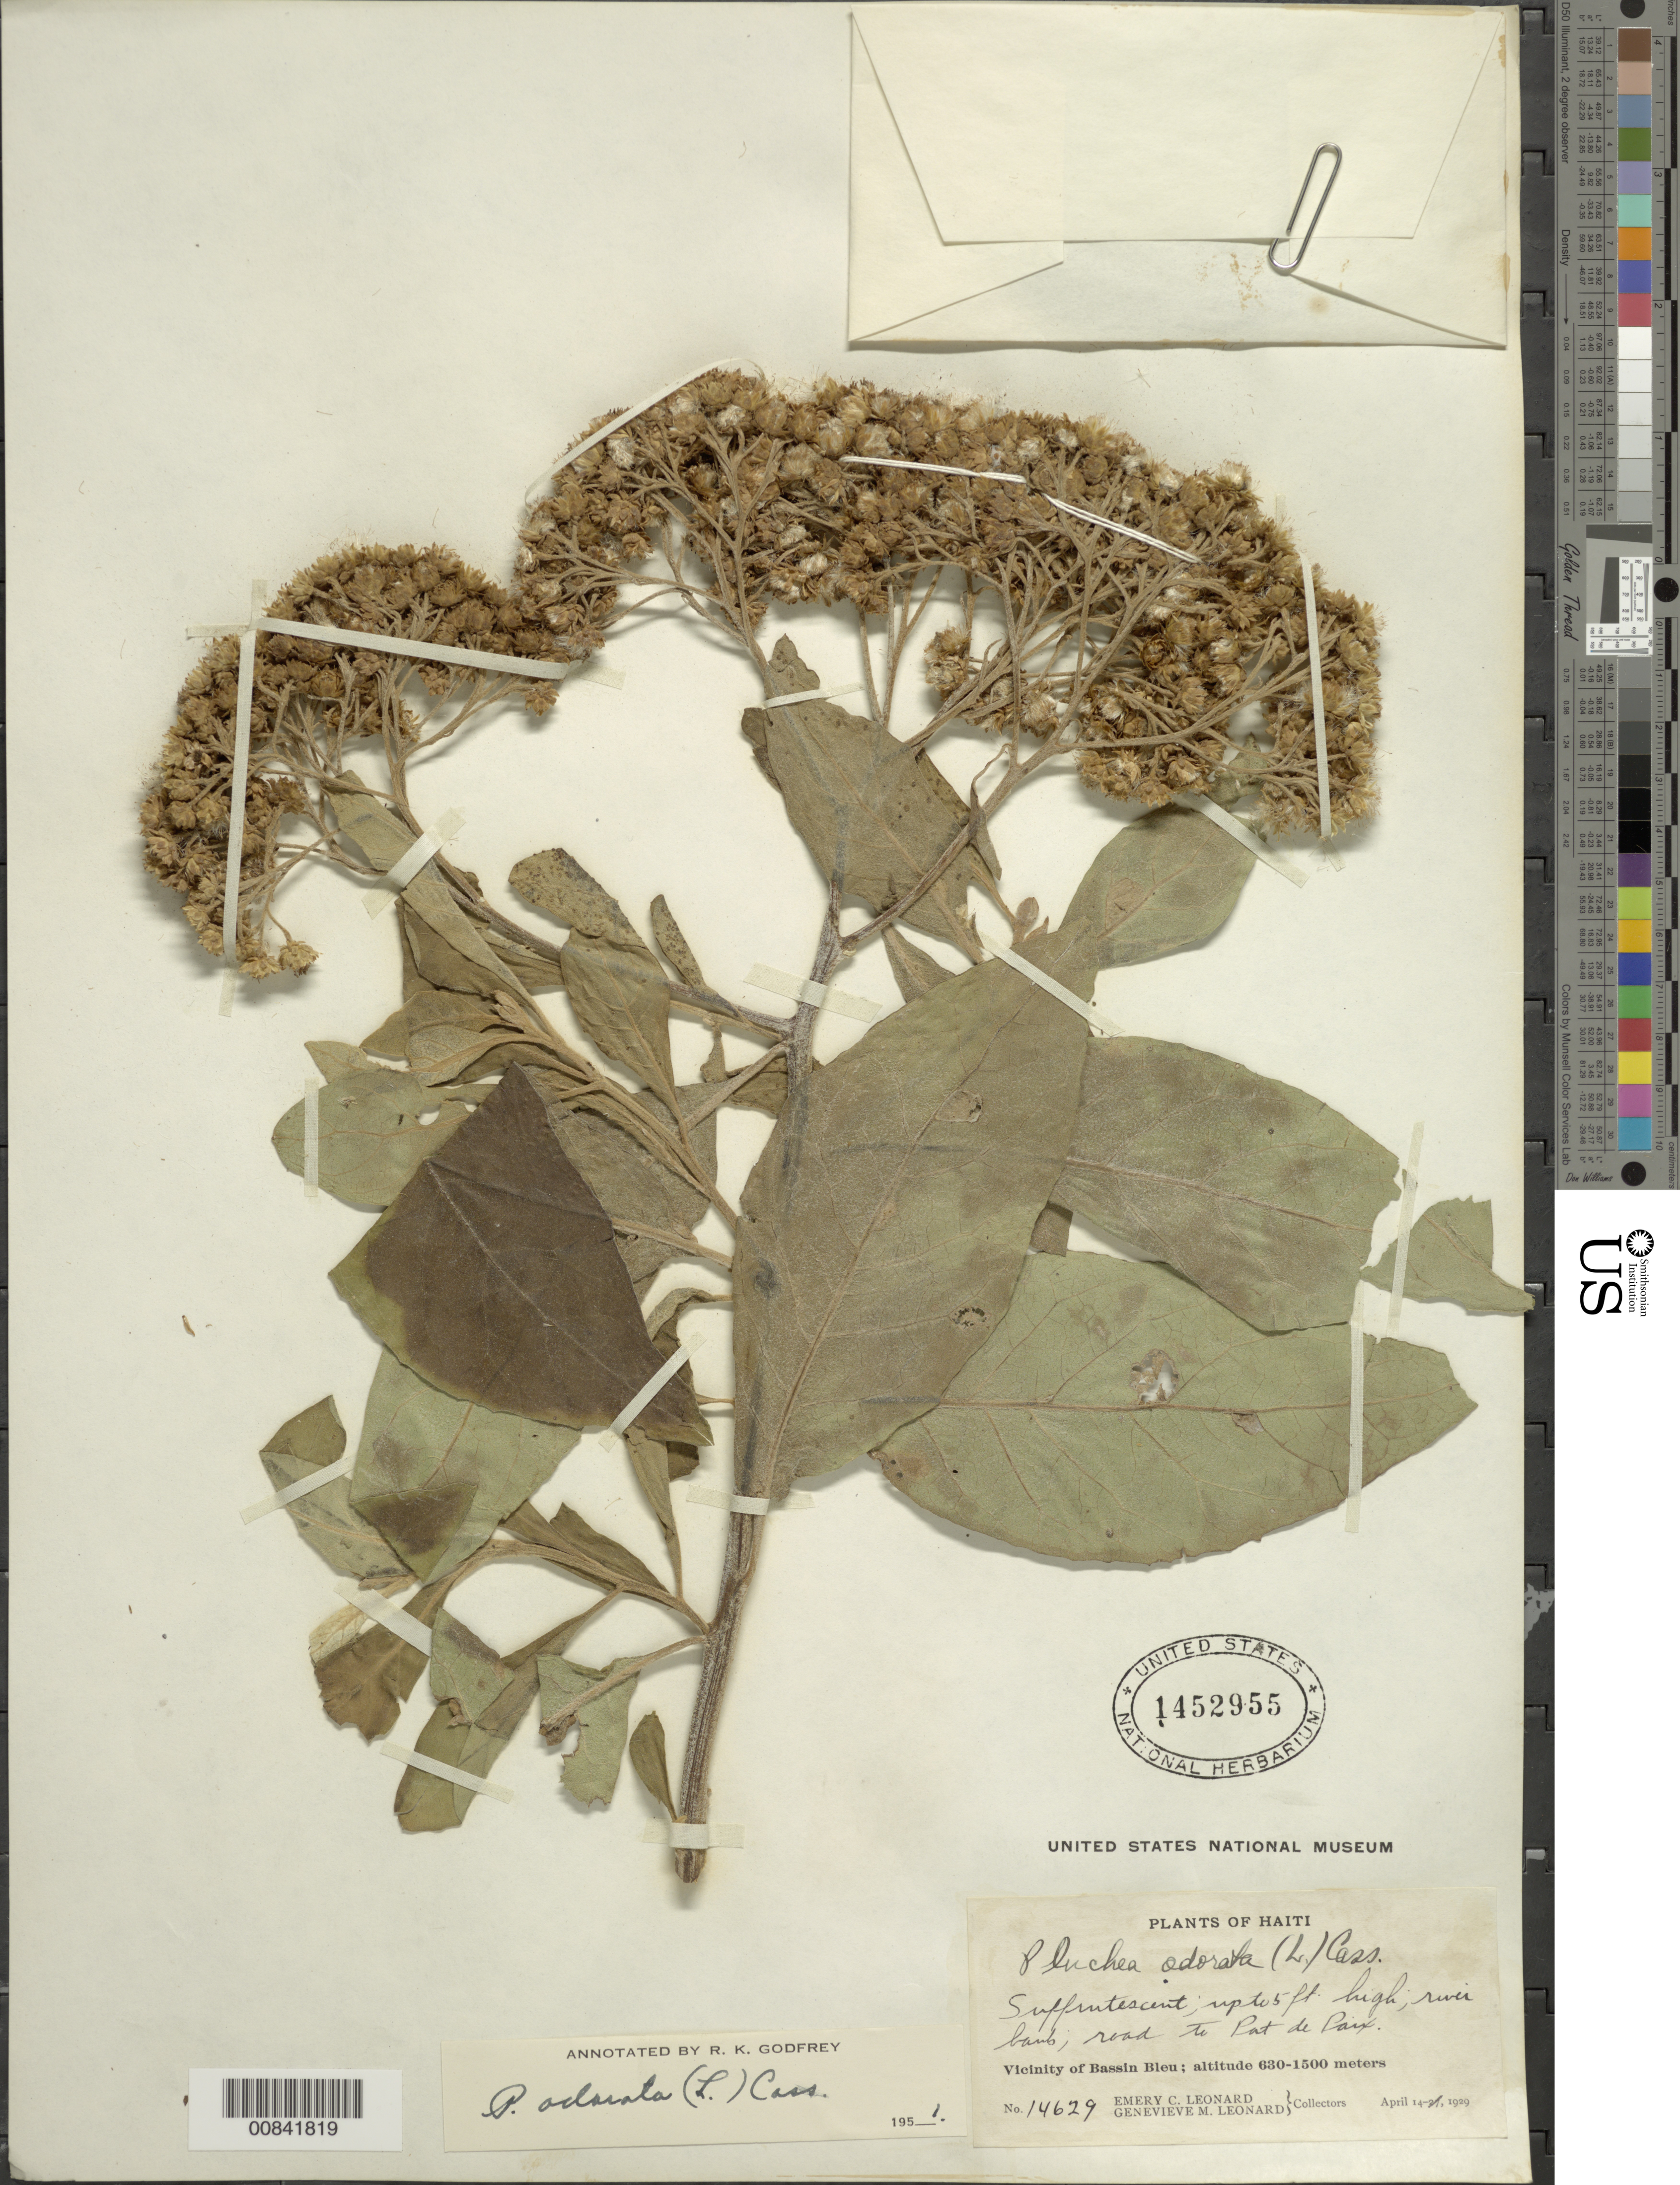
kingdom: Plantae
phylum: Tracheophyta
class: Magnoliopsida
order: Asterales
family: Asteraceae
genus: Pluchea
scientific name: Pluchea carolinensis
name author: (Jacq.) D. Don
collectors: E. C. Leonard & G. M. Leonard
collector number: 14629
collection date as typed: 14 Apr 1929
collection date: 1929-04-14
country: Haiti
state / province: Nord-Ouest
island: Hispaniola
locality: Vicinity of Bassin Bleu, road to Port de Paix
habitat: River bank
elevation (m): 630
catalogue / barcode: US 1452955